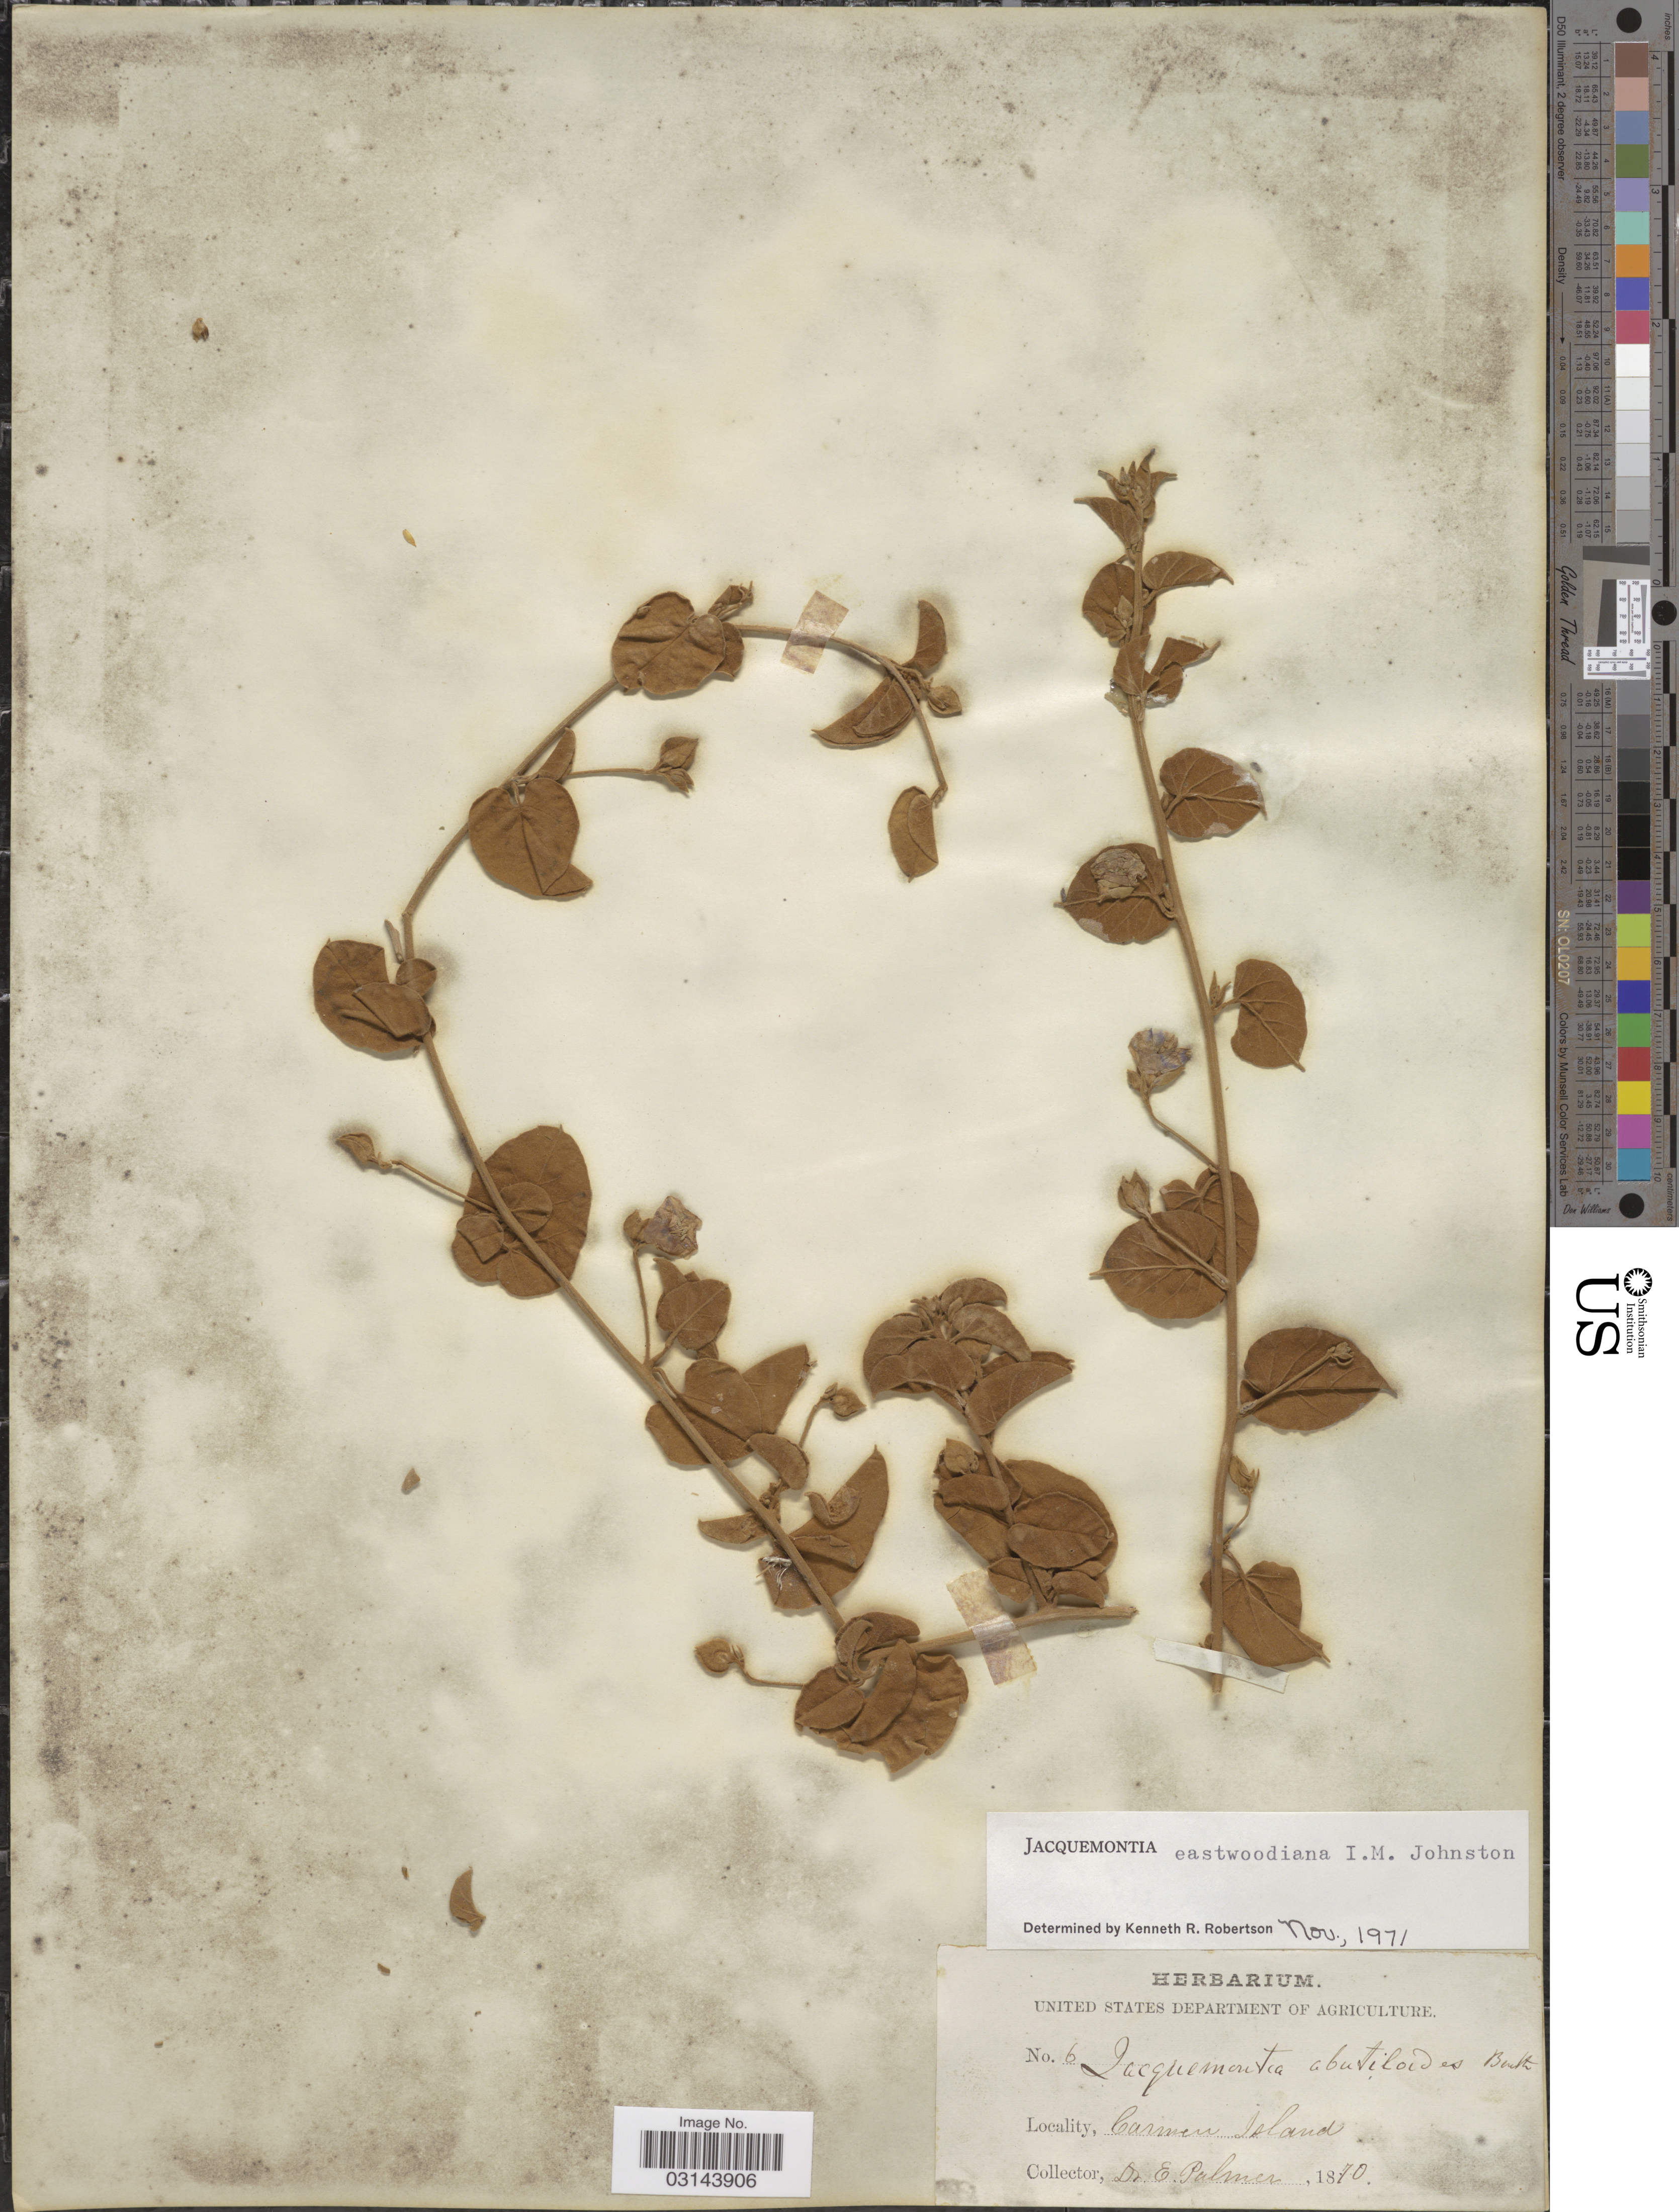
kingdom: Plantae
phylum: Tracheophyta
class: Magnoliopsida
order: Solanales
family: Convolvulaceae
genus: Jacquemontia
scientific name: Jacquemontia eastwoodiana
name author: I.M. Johnst.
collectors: E. Palmer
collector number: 6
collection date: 1870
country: Mexico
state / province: Baja California Sur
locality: Carmen Island.